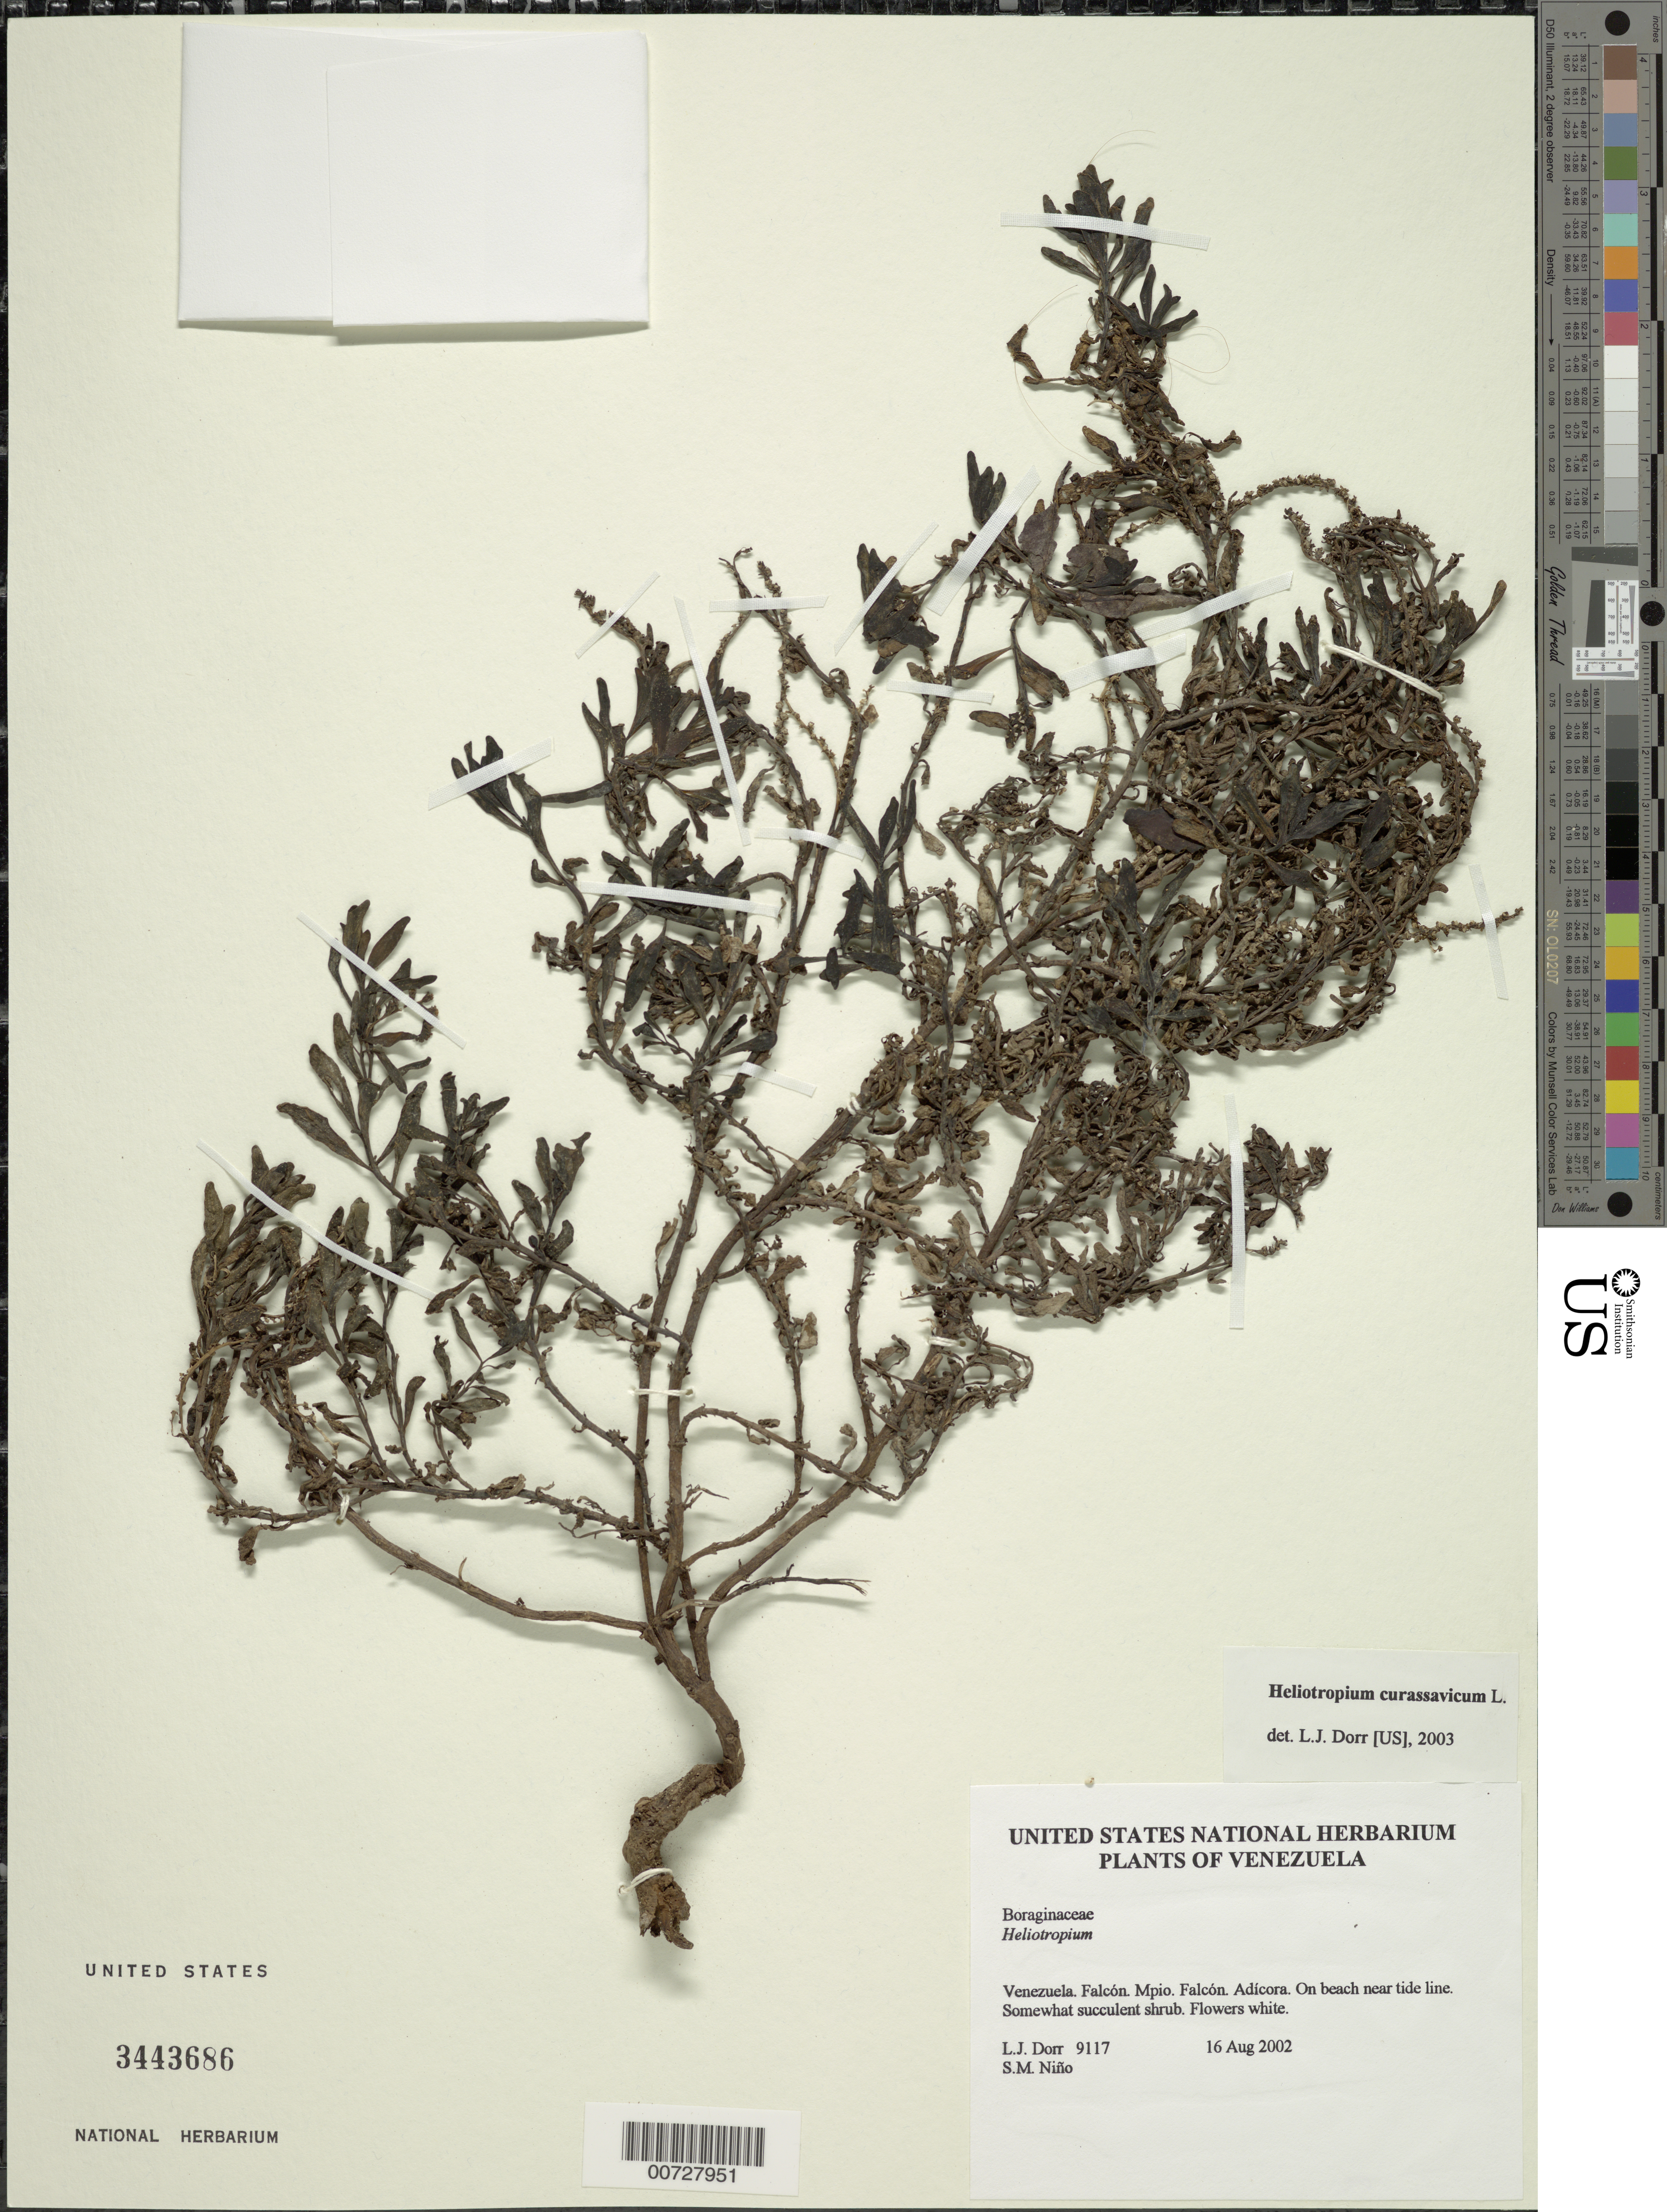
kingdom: Plantae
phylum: Tracheophyta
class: Magnoliopsida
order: Boraginales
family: Heliotropiaceae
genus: Heliotropium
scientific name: Heliotropium curassavicum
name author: L.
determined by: Dorr, L. J., (BOT), Smithsonian Institution - National Museum of Natural History (UNITED STATES)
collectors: L. J. Dorr & S. M. Niño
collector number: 9117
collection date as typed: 16 Aug 2002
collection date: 2002-08-16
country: Venezuela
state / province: Falcón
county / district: Falcón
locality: Adícora.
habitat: On beach near tide line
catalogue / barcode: US 3443686